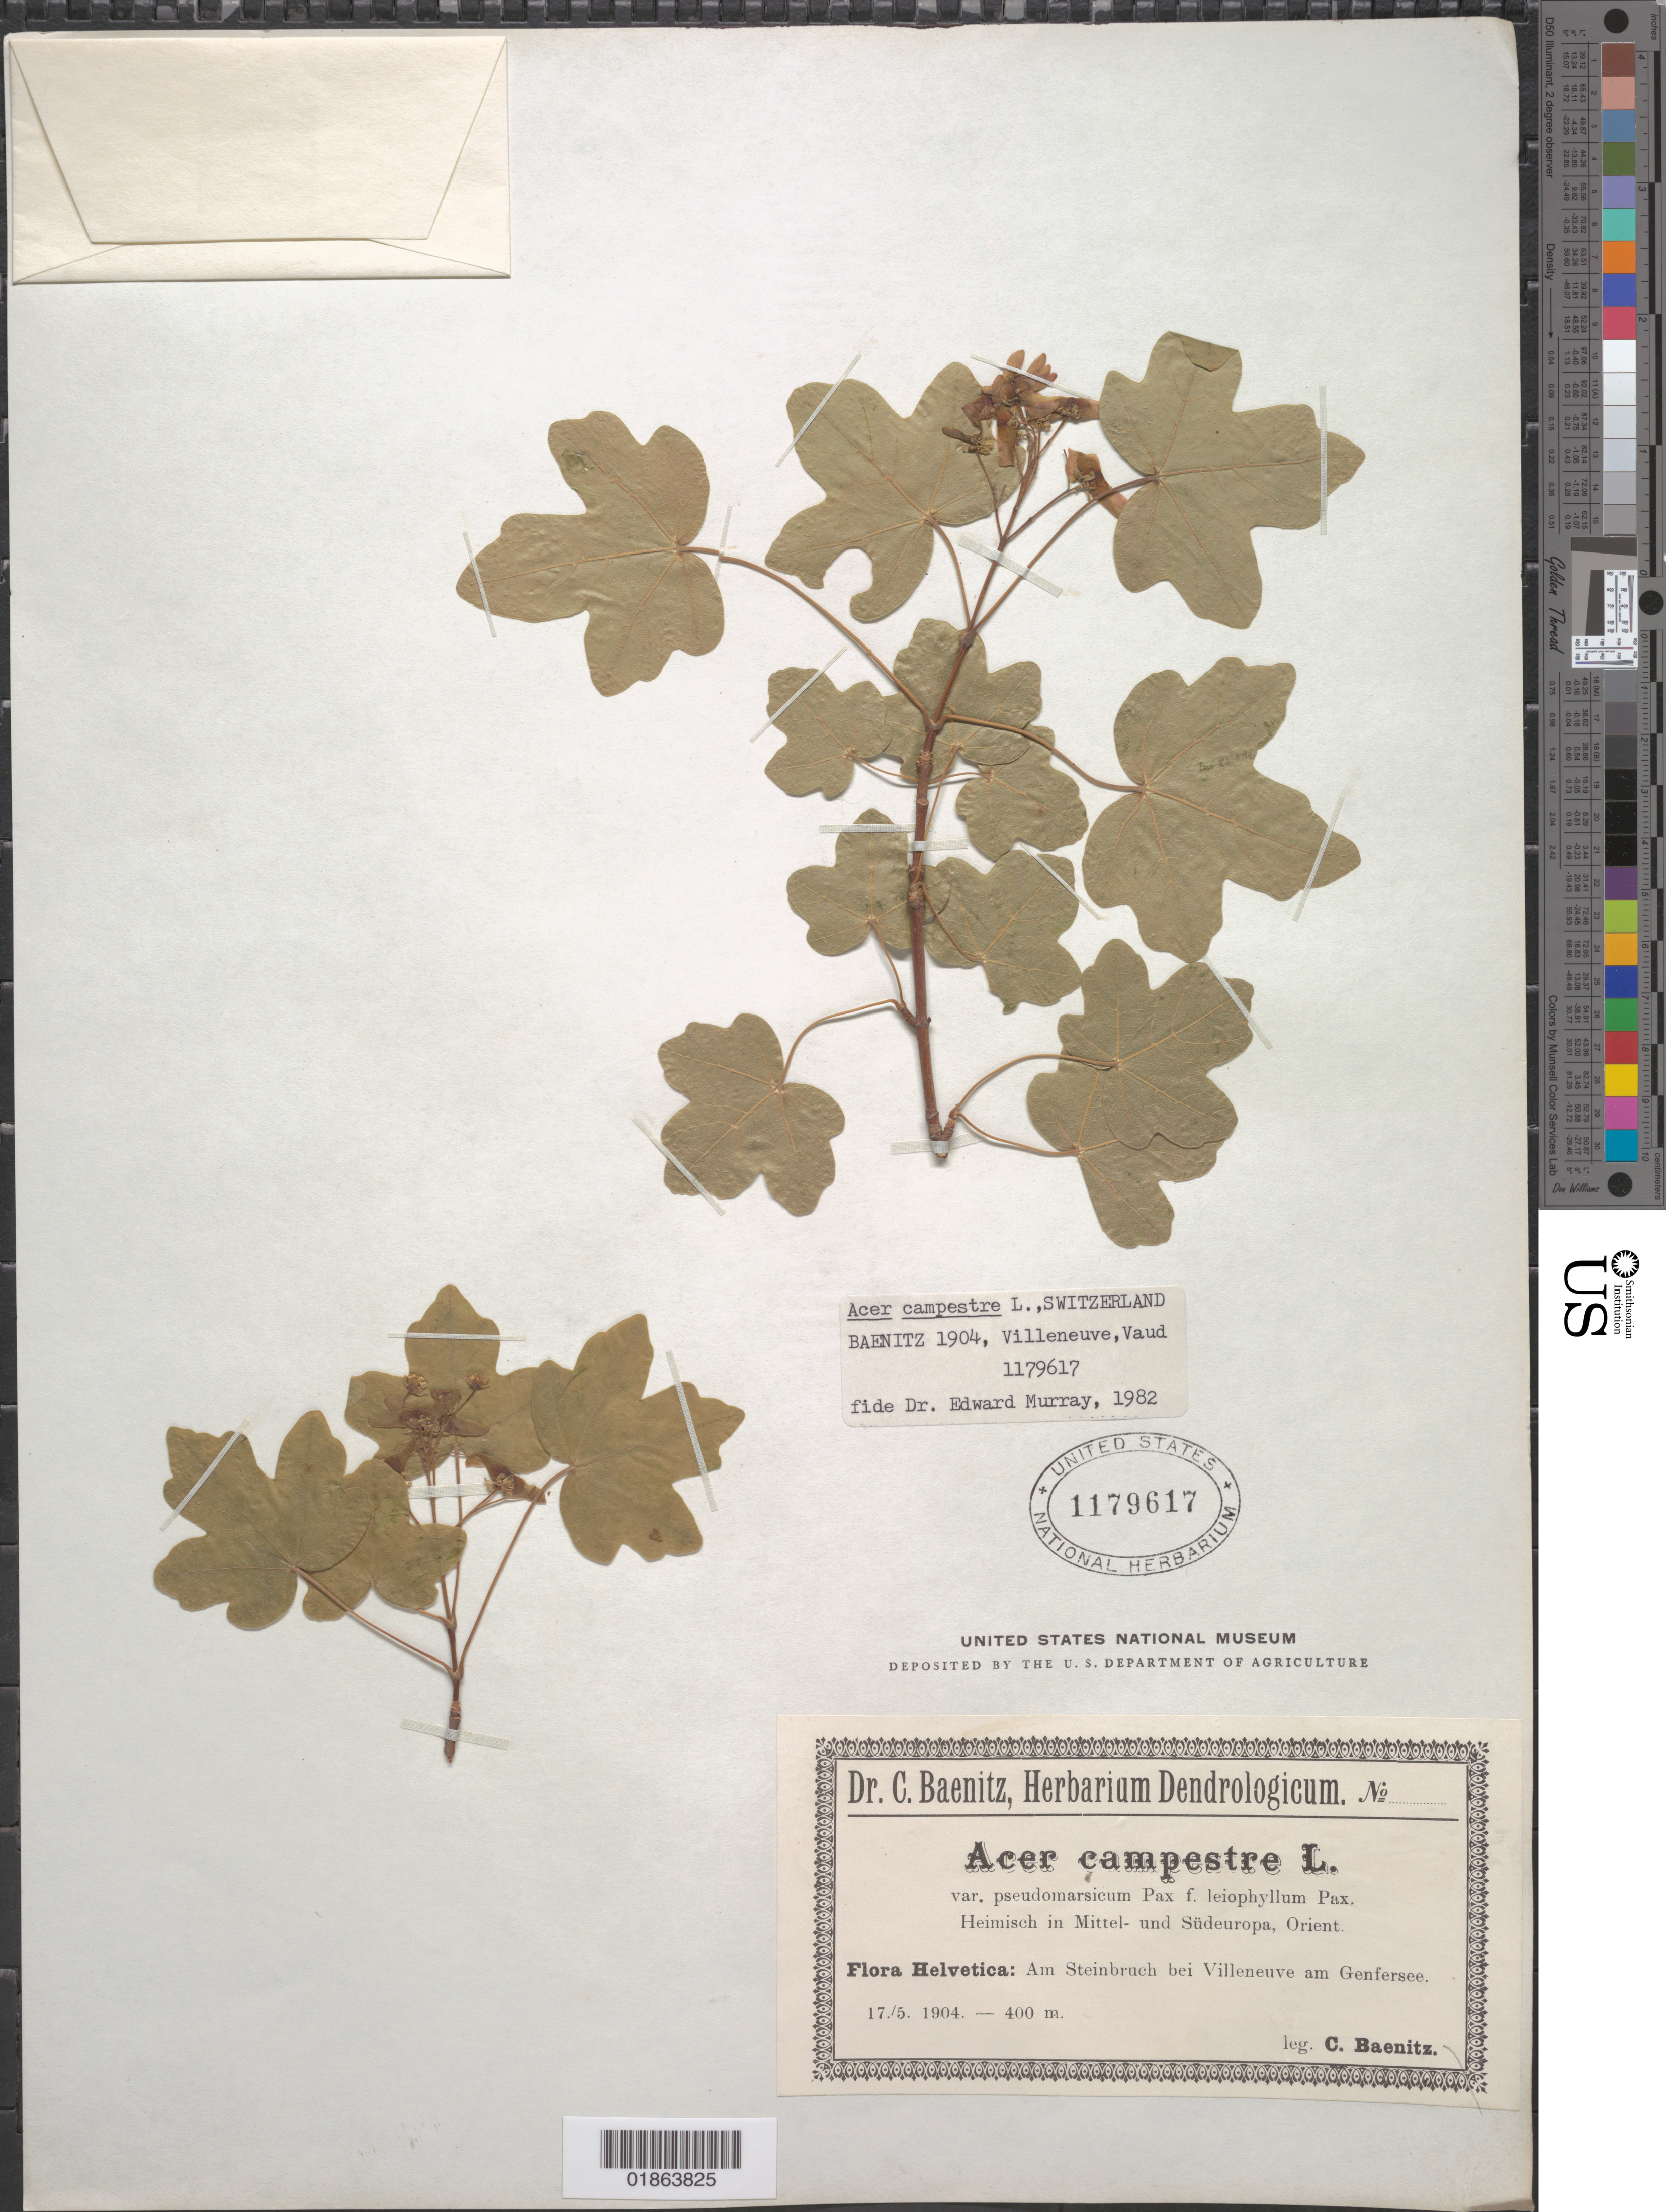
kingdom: Plantae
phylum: Tracheophyta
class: Magnoliopsida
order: Sapindales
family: Sapindaceae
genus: Acer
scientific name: Acer campestre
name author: L.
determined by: Murray, Edward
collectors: C. G. Baenitz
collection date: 1904-05-17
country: Switzerland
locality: Am Steinbruch vei Villeneuve am Genfersee [At the quarry vei Villeneuve on Lake Geneva]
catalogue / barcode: US 1179617